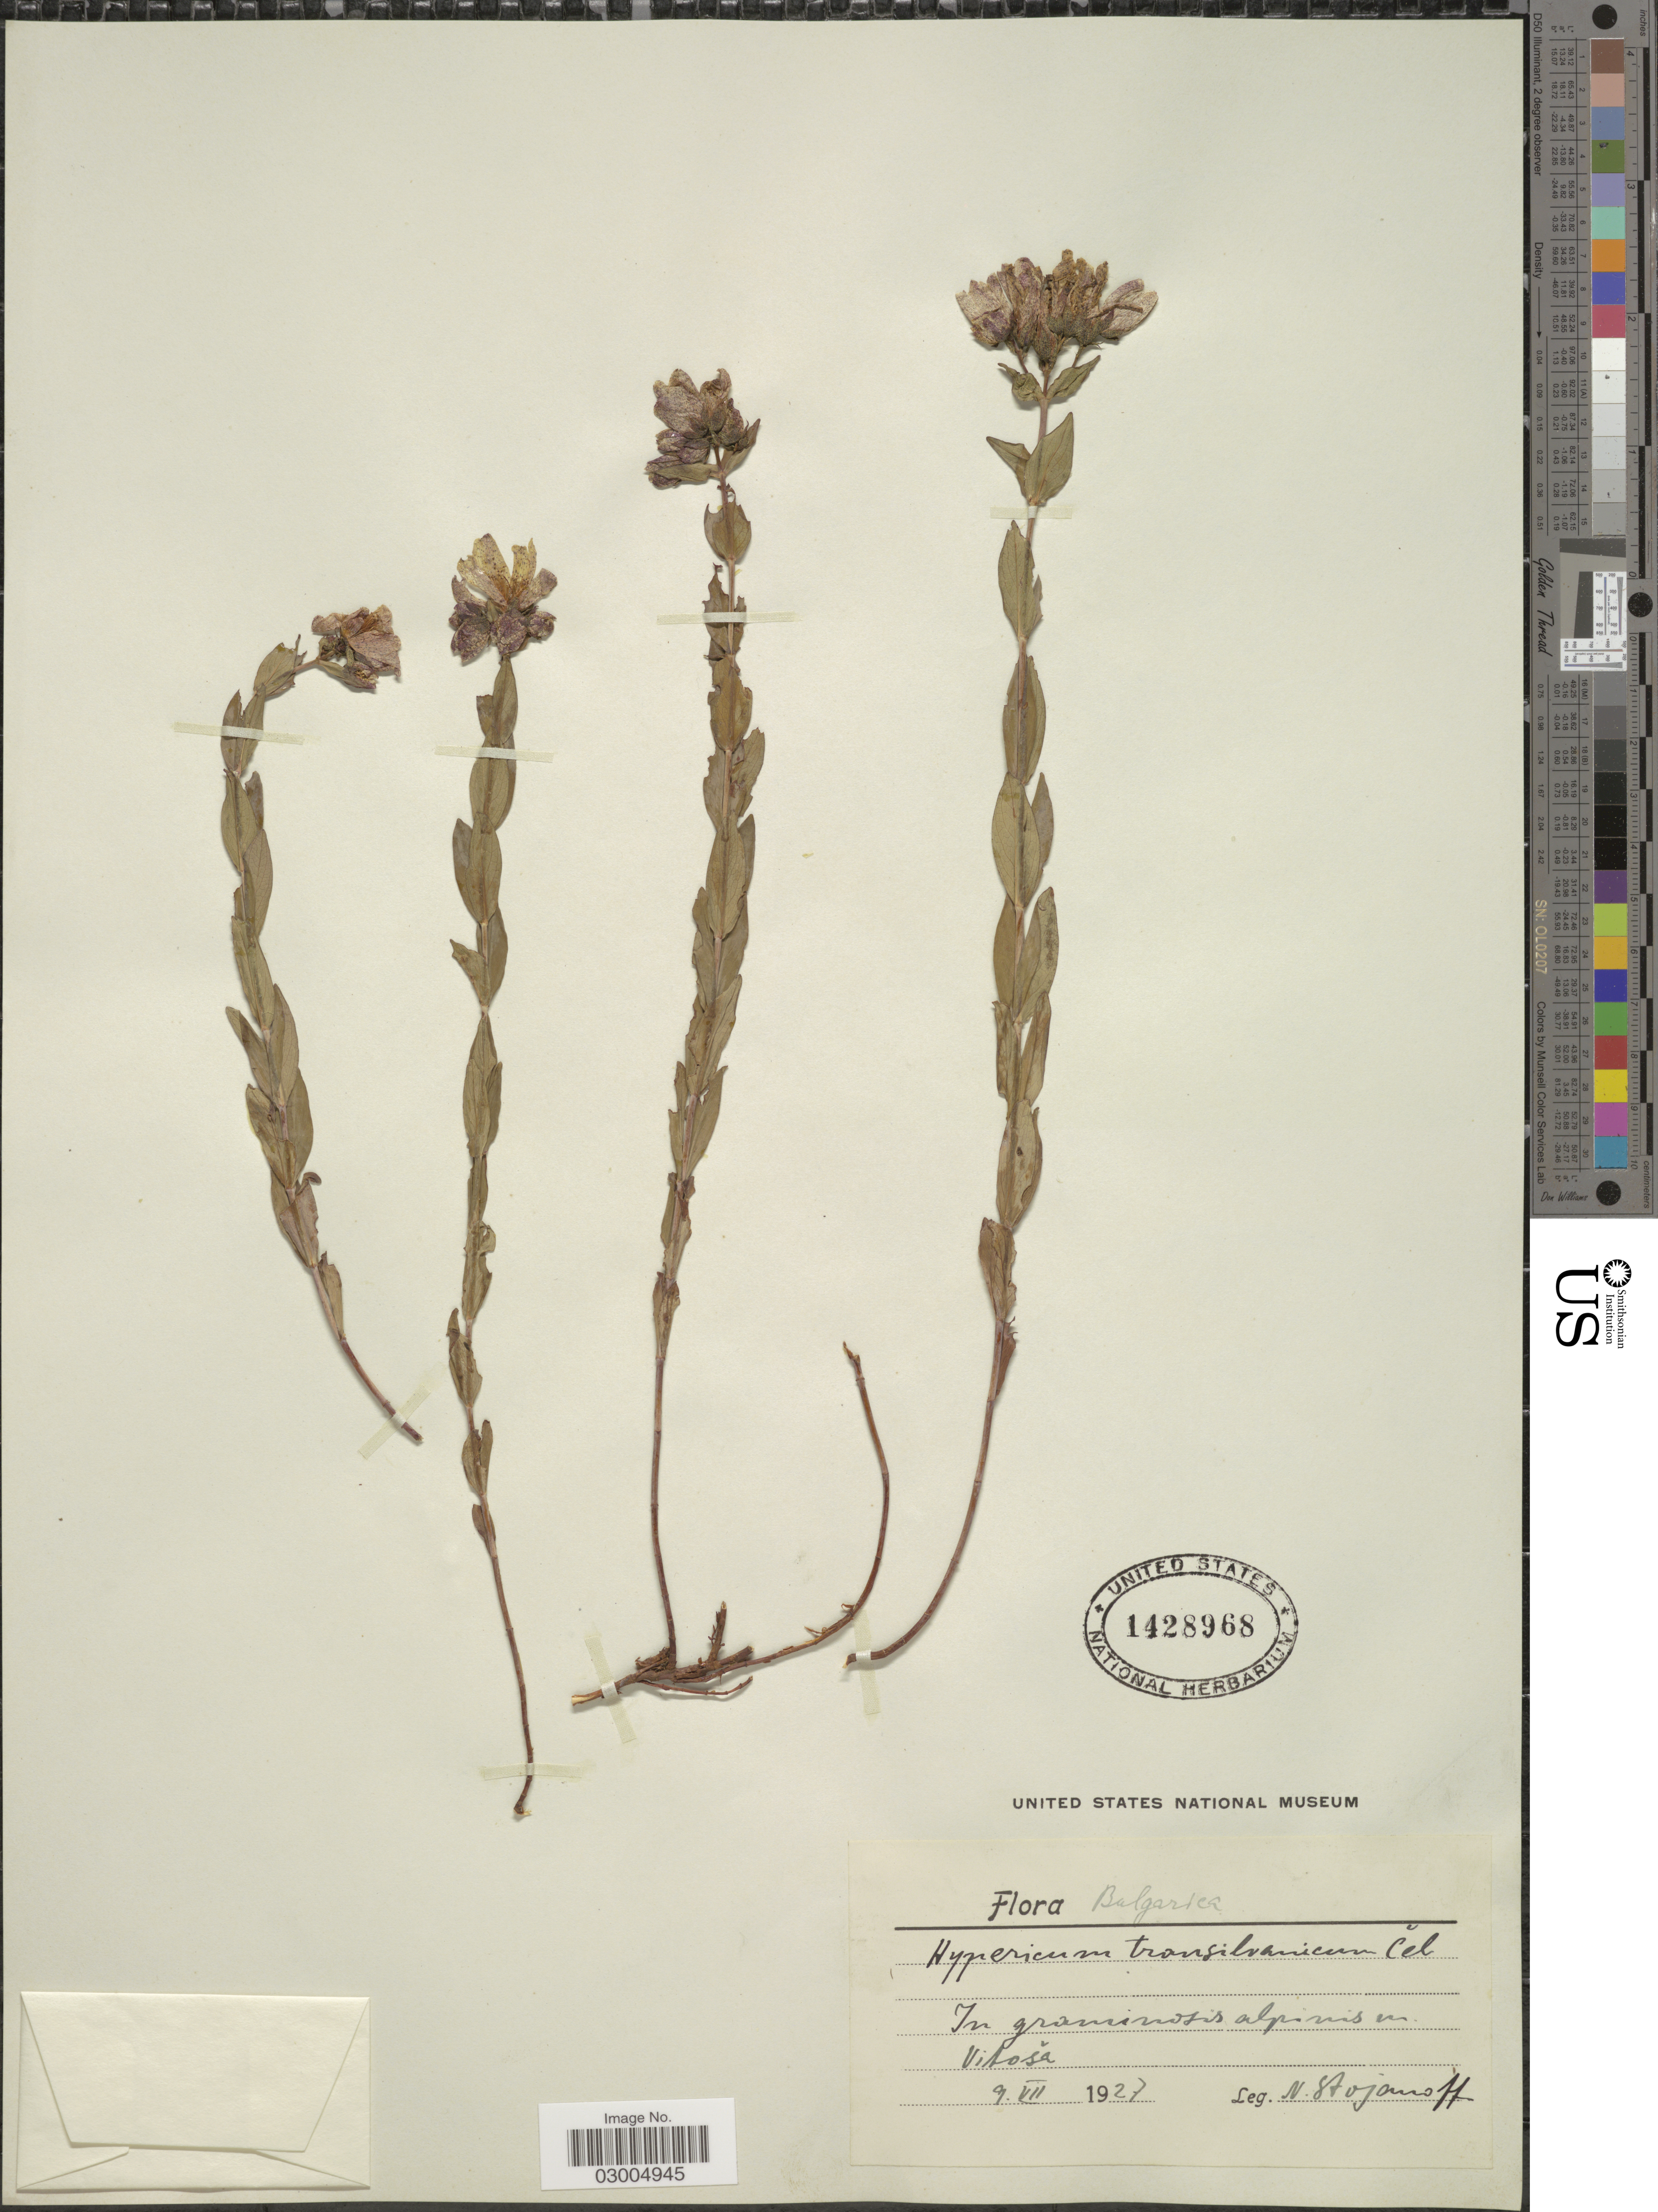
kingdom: Plantae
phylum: Tracheophyta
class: Magnoliopsida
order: Malpighiales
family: Hypericaceae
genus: Hypericum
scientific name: Hypericum transsilvanicum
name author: Čelak.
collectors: N. Stojanoff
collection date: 1927-07-09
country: Bulgaria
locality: Belgarica, In graminosis alpines im Vitosa.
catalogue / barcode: US 1428968